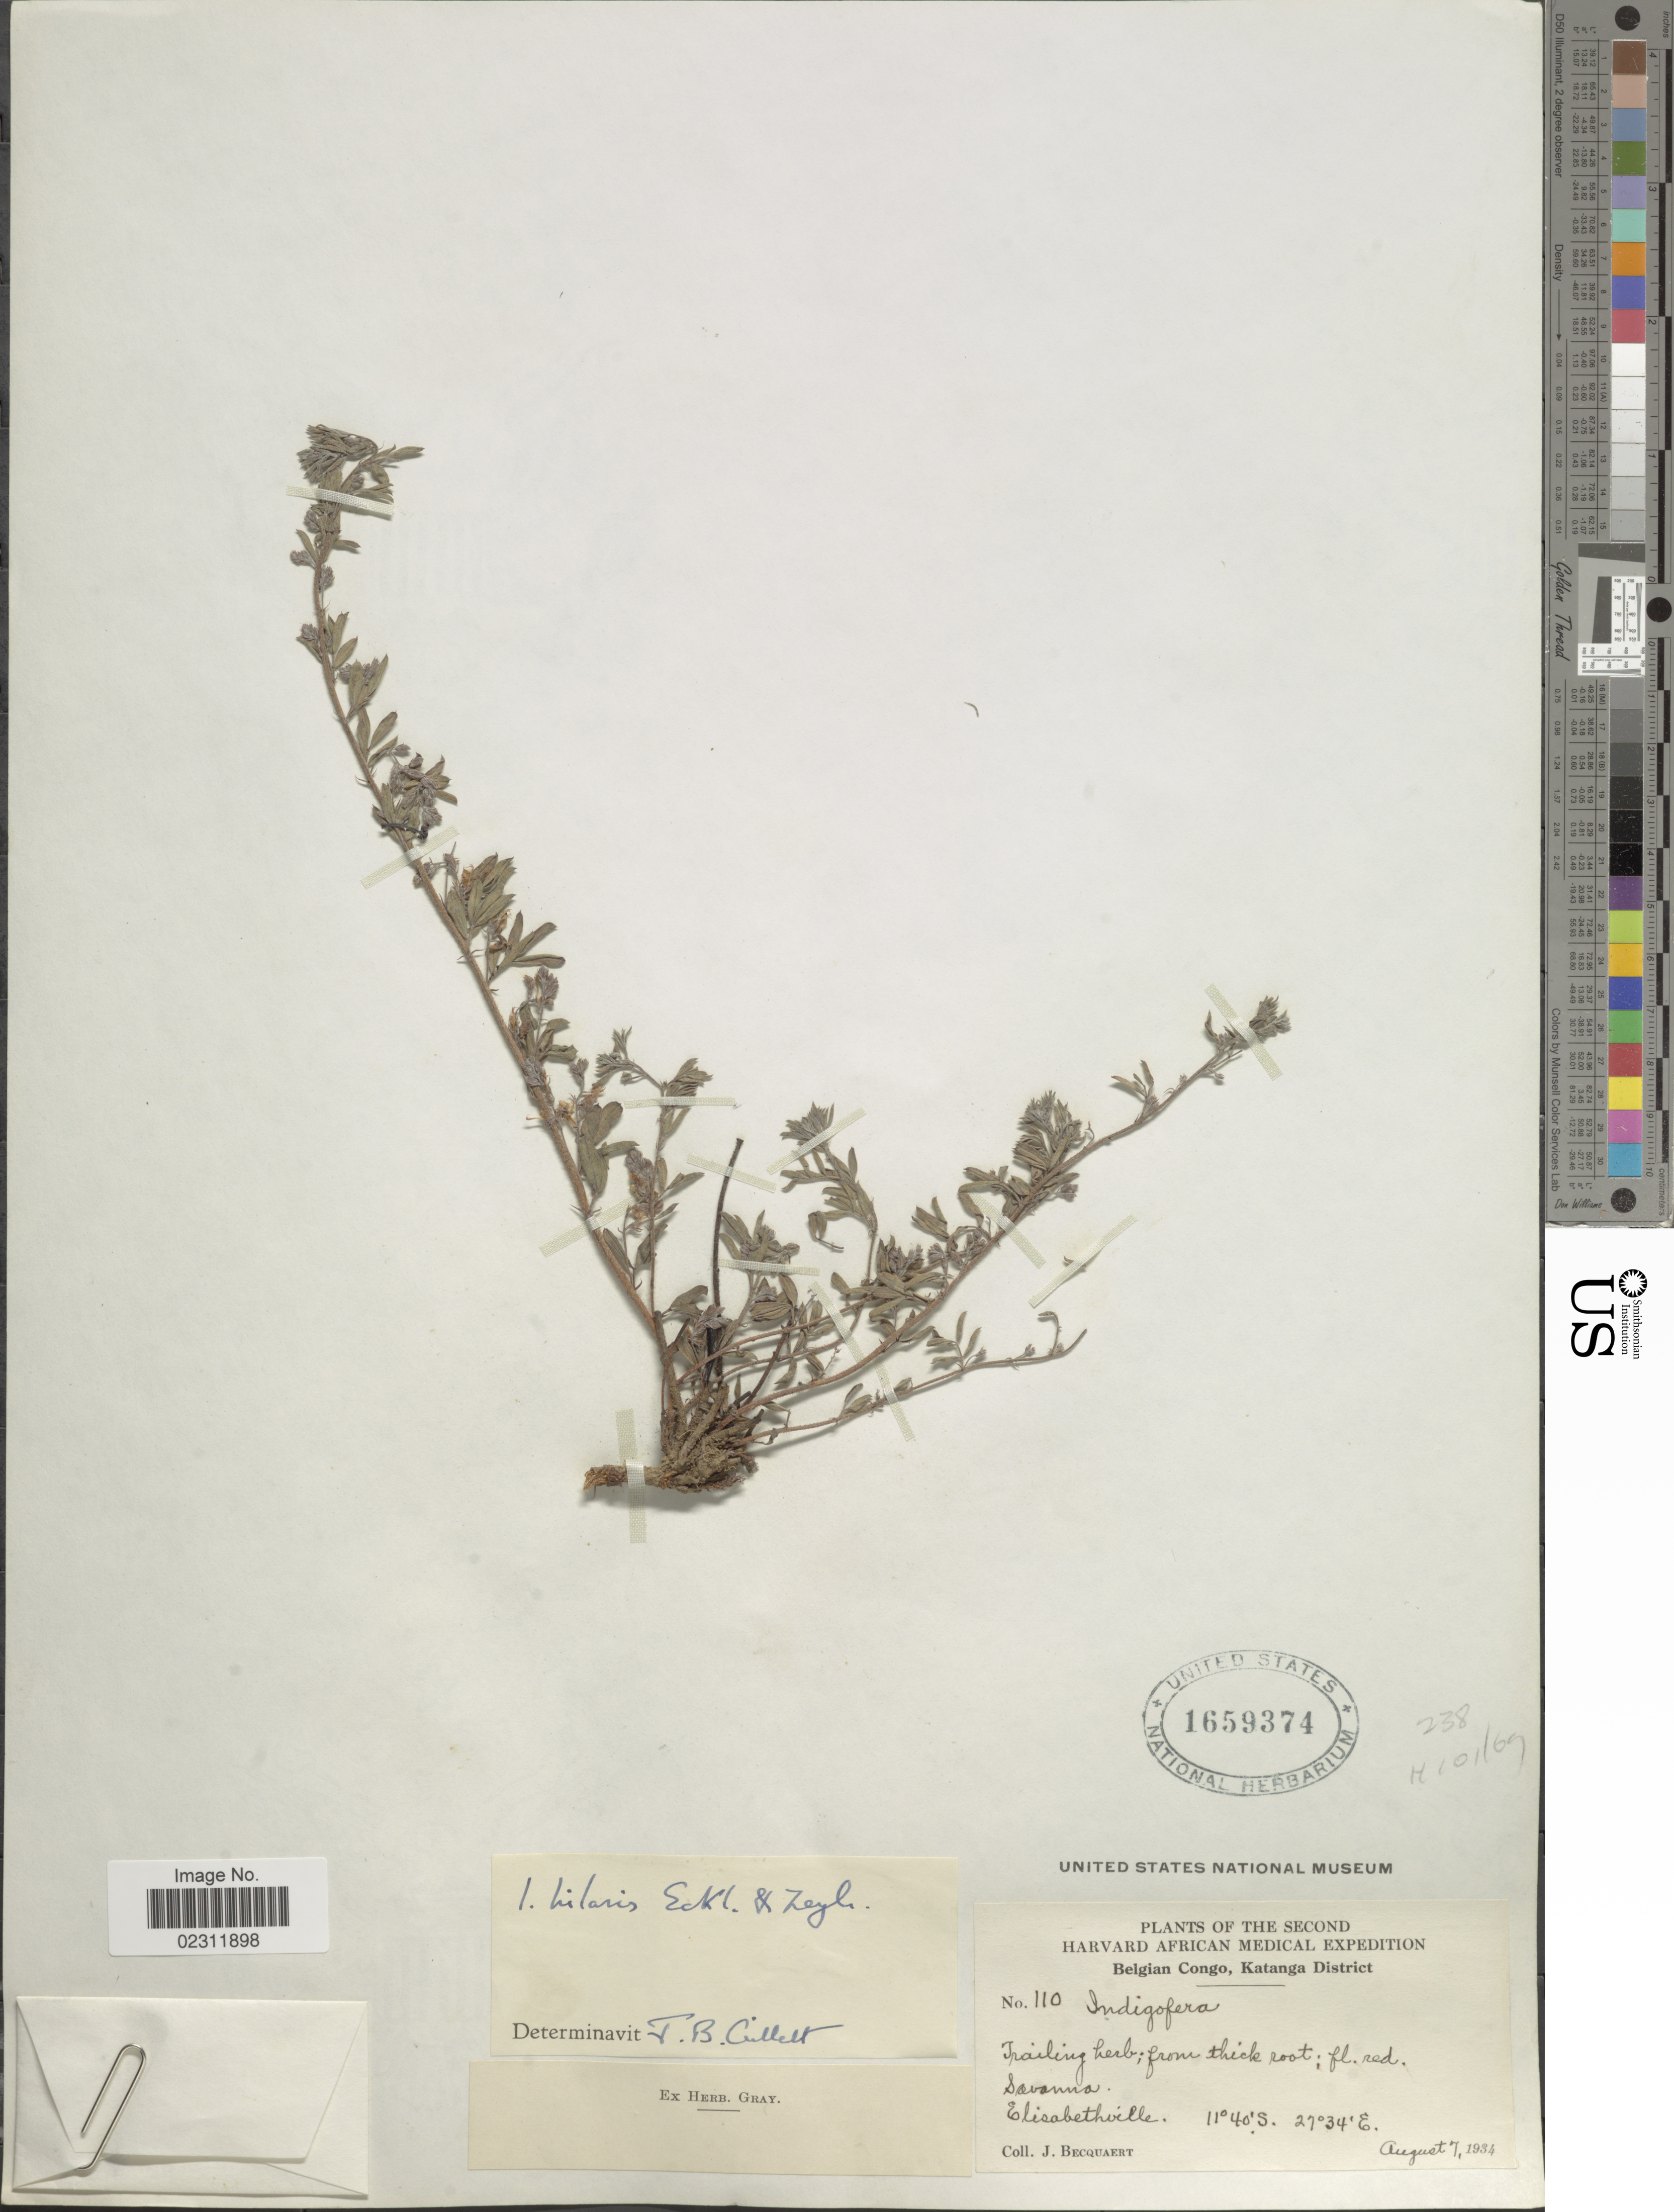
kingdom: Plantae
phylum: Tracheophyta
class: Magnoliopsida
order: Fabales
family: Fabaceae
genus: Indigofera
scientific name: Indigofera hilaris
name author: Eckl. & Zeyh.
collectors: J. Becquaert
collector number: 110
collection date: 1934-08-07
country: Congo, Democratic Republic of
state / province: Haut-Katanga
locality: Belgian Congo, Elisabethville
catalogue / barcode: US 1659374